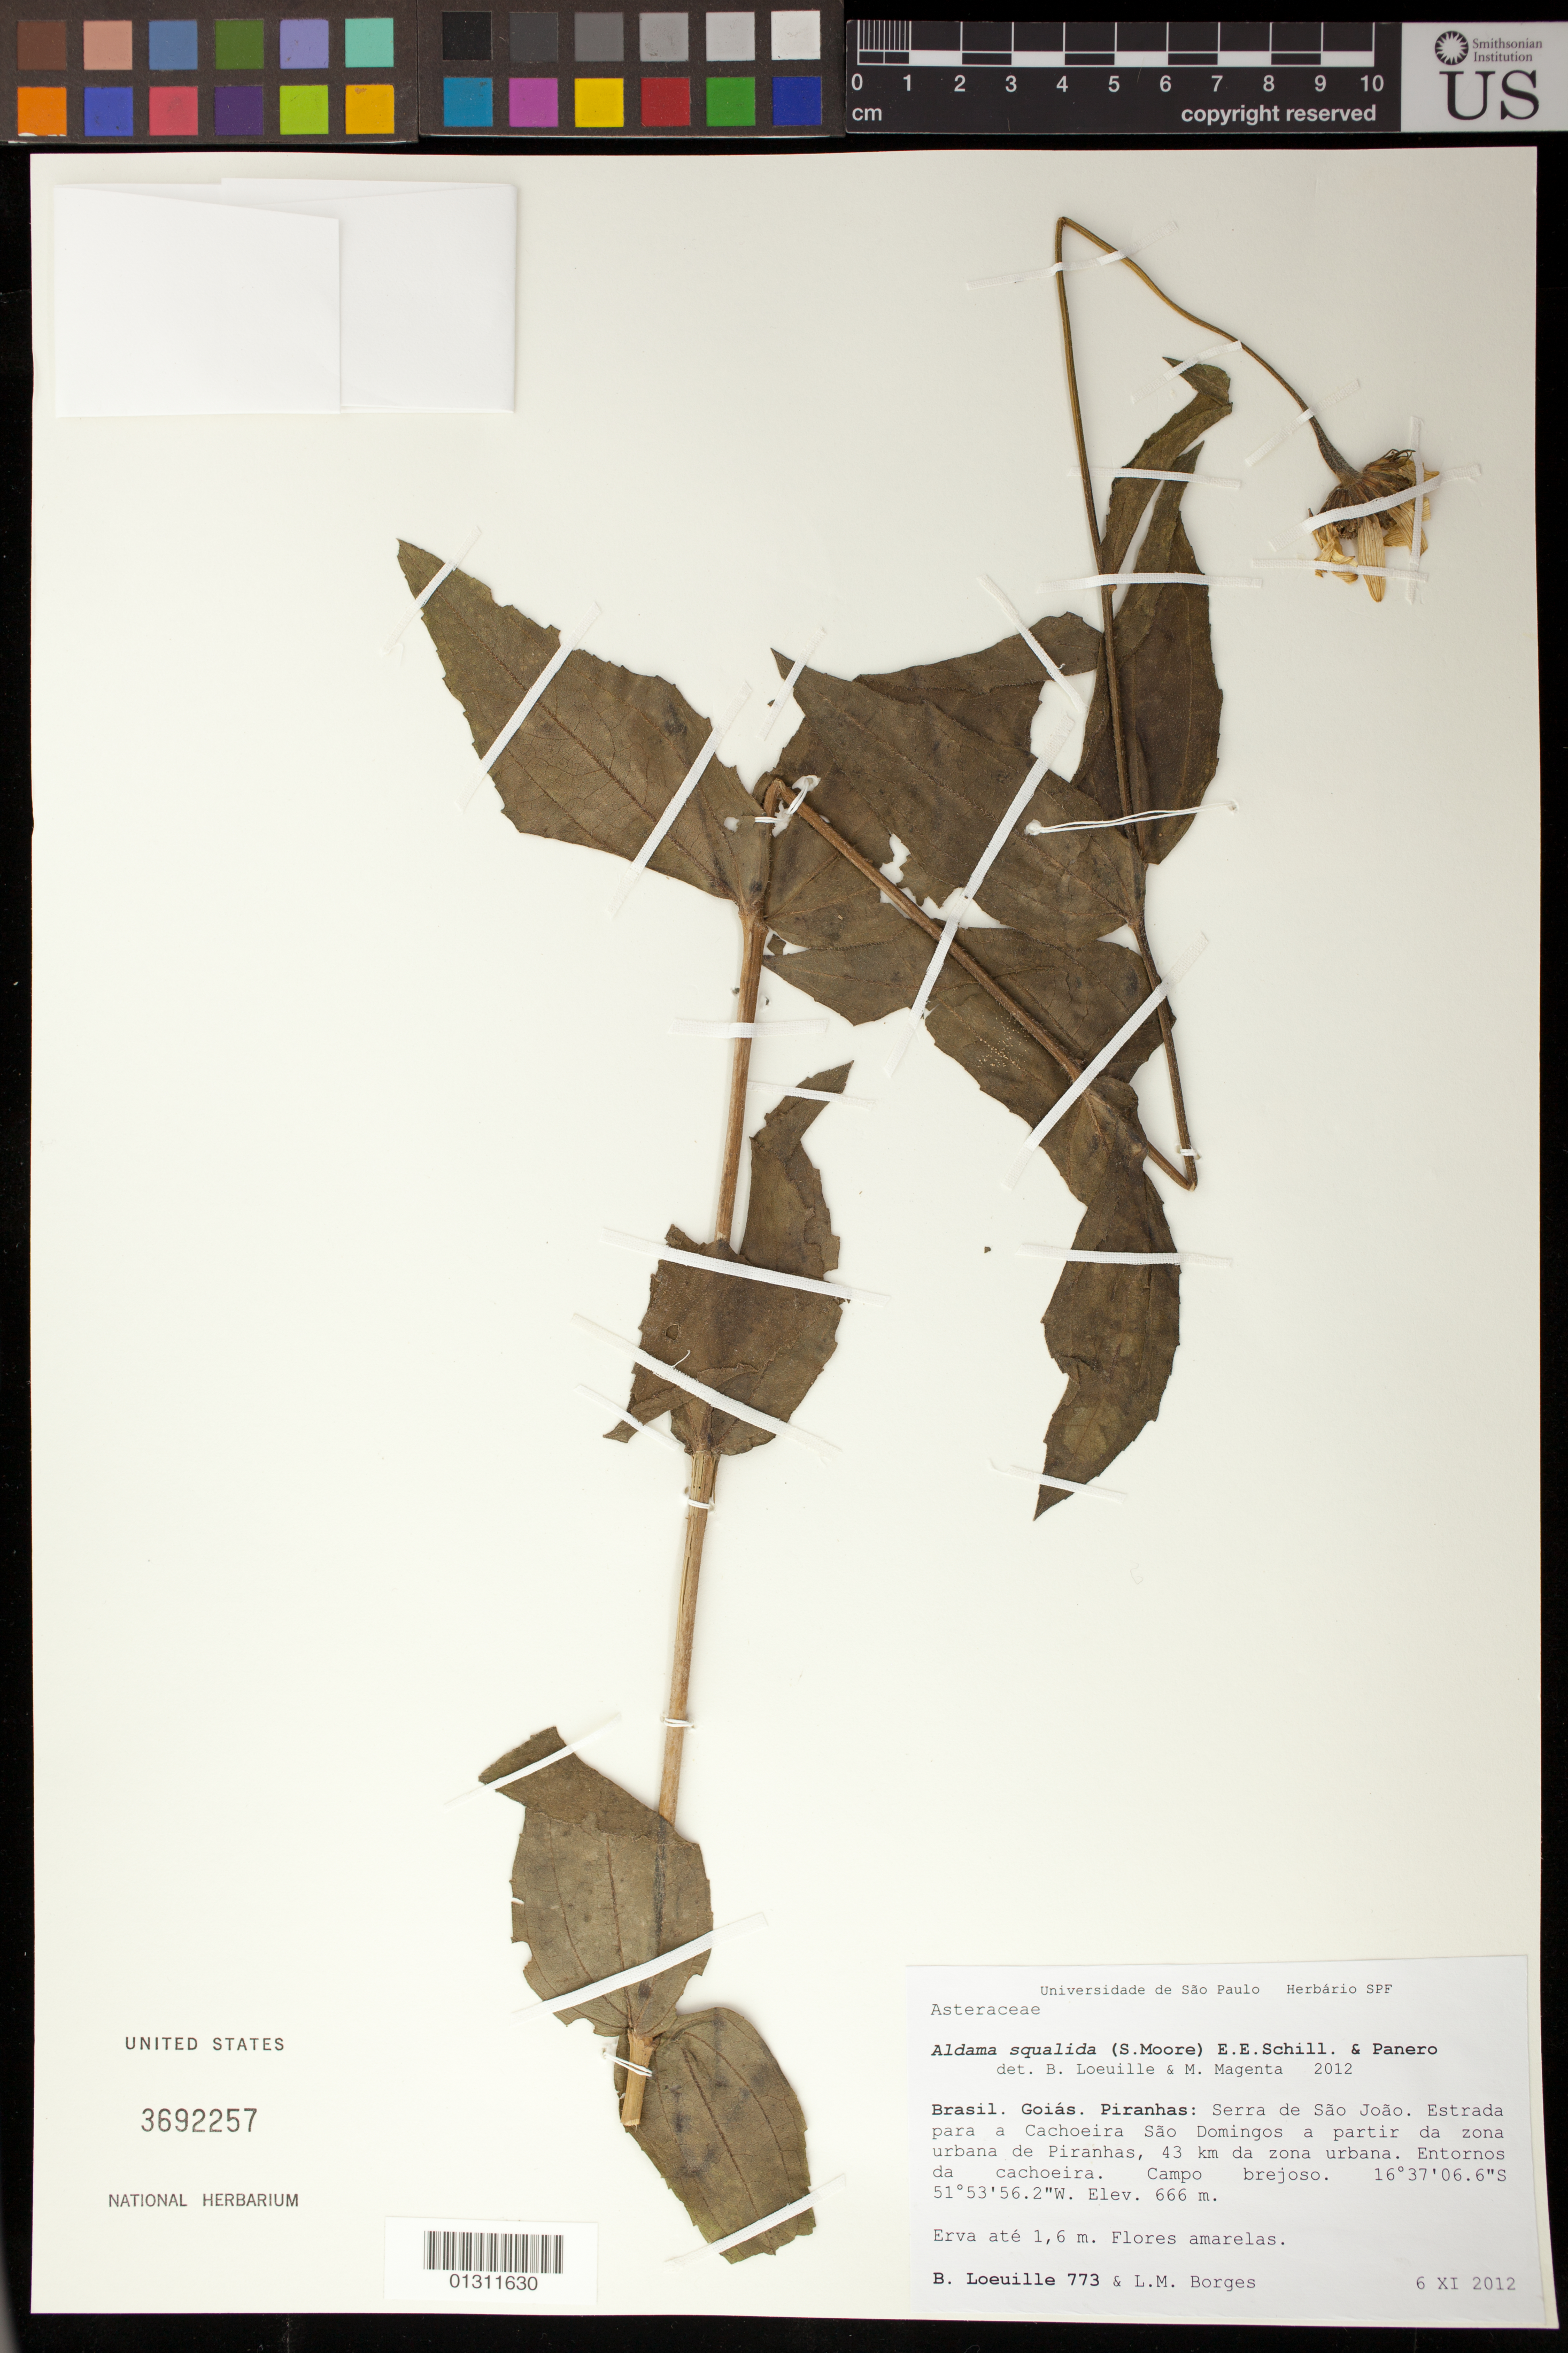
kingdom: Plantae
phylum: Tracheophyta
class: Magnoliopsida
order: Asterales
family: Asteraceae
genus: Viguiera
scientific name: Viguiera squalida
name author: S. Moore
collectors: B. Loeuille & L. M. Borges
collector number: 773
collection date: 2012-11-06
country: Brazil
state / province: Goiás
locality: Serra de Sao Joao. Estrada para a Cachoeira Sao Domingos a partir da zona urbana de Piranhas, 43 km da zona urbana.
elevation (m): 666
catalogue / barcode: US 3692257